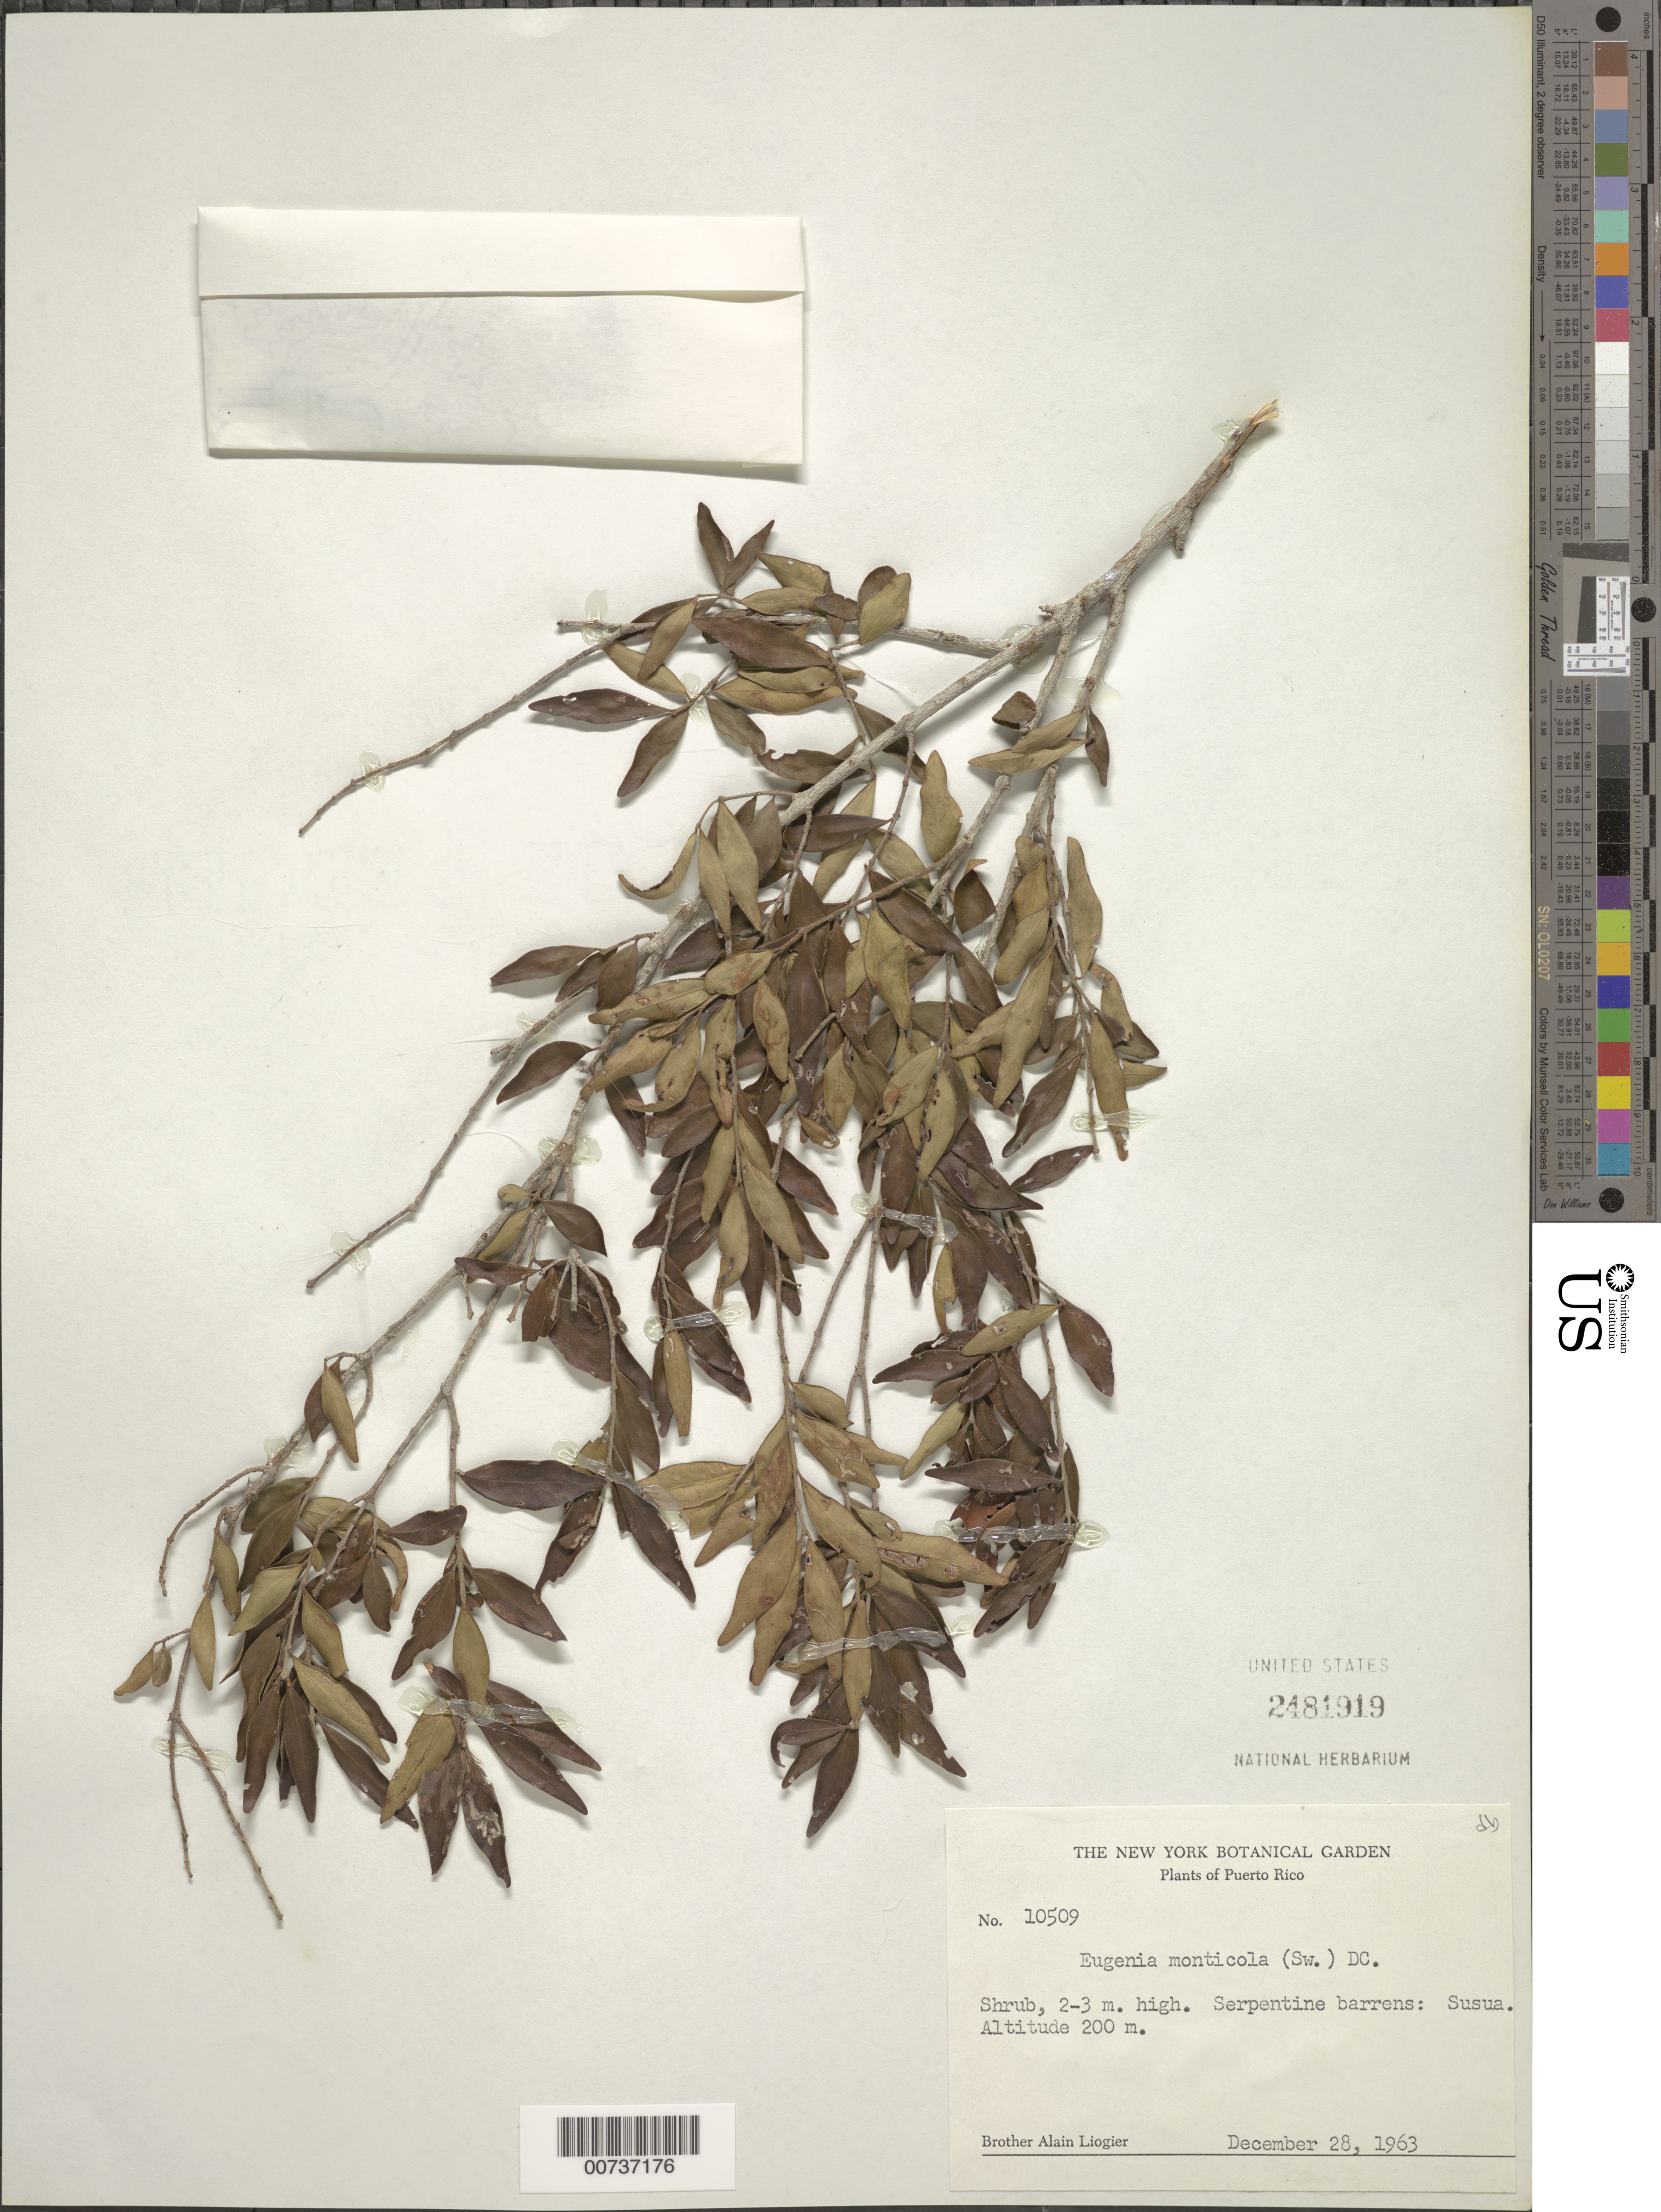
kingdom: Plantae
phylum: Tracheophyta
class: Magnoliopsida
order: Myrtales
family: Myrtaceae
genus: Eugenia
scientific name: Eugenia monticola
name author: (Sw.) DC.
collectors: A. H. Liogier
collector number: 10509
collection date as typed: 28 Dec 1963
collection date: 1963-12-28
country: Puerto Rico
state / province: Sabana Grande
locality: Susúa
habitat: Serpentine barrens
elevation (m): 200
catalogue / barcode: US 2481919